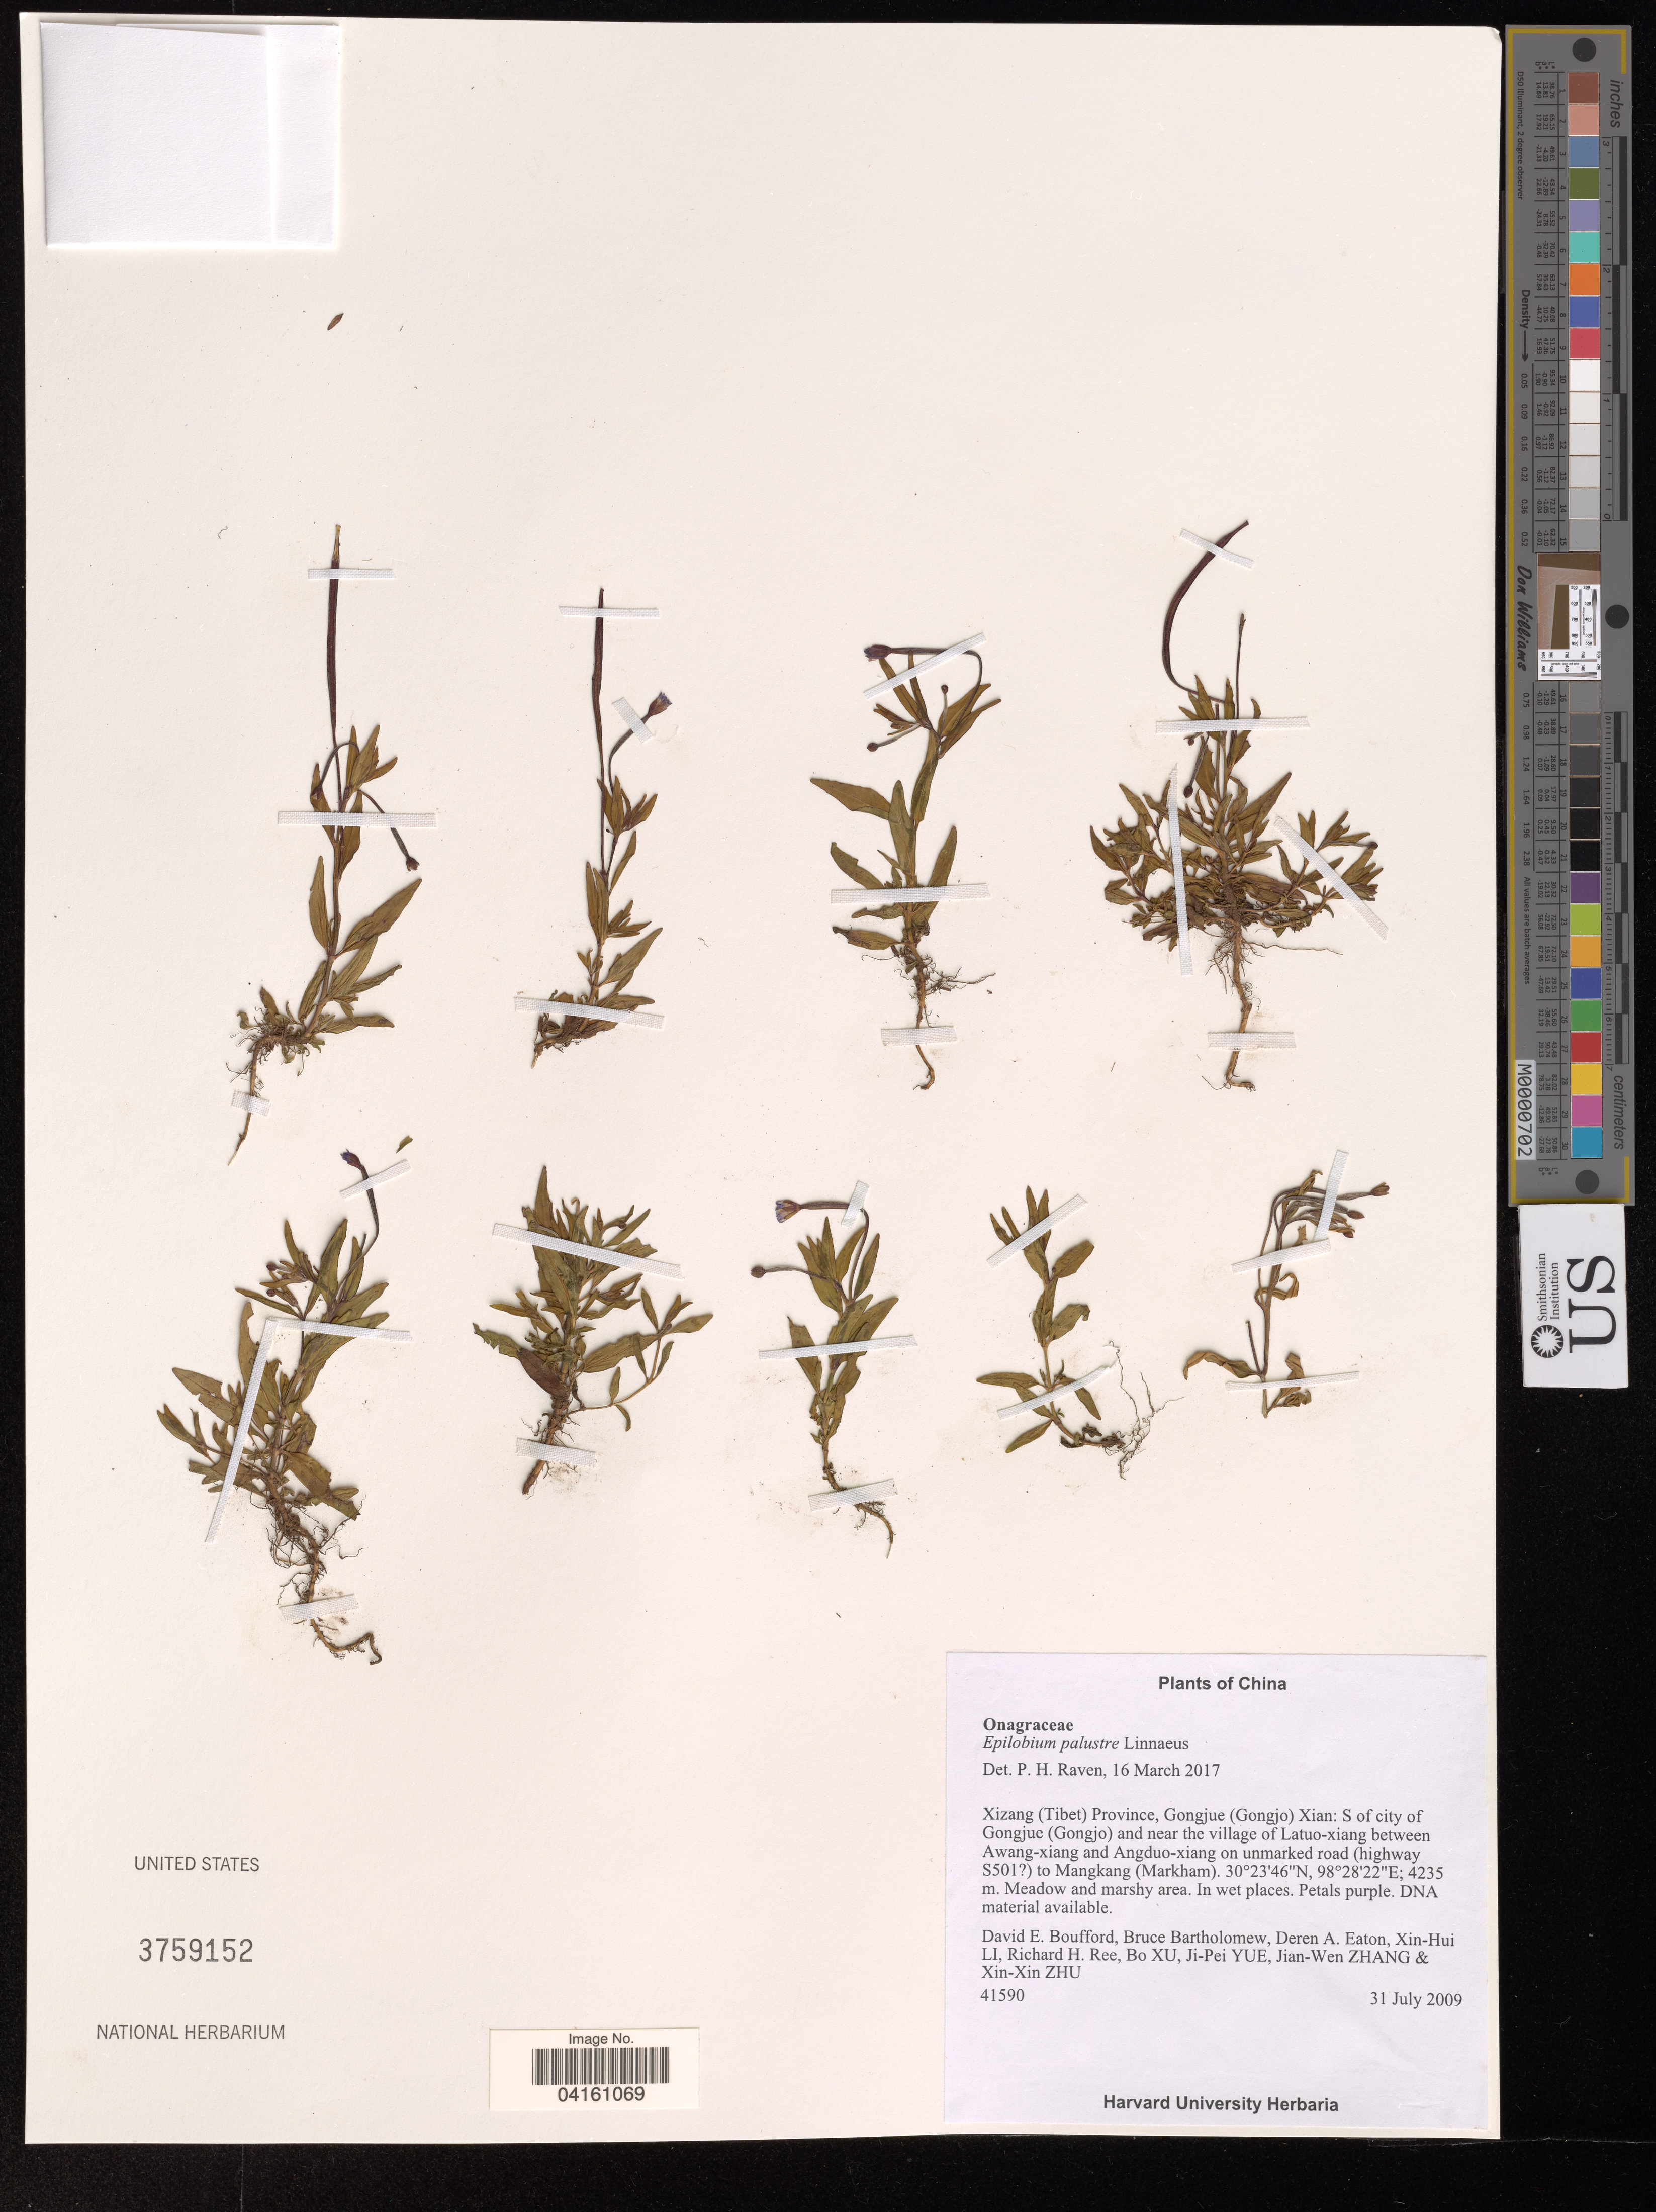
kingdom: Plantae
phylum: Tracheophyta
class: Magnoliopsida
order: Myrtales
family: Onagraceae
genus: Epilobium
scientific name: Epilobium palustre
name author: L.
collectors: D. E. Boufford, B. Bartholomew, D. Eaton, X. Li & et al.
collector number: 41590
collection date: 2009-07-31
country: China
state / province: Xizang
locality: (Tibet) Province, Gongjue (Gonjo) Xian: S of city of Gongjue (Gongjo) and near the village of Latuo-xiang between Awang-xiang and Angduo-xiang and unmarked road (highway S501?) to Mangkang (Markham).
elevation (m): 4235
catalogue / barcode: US 3759152